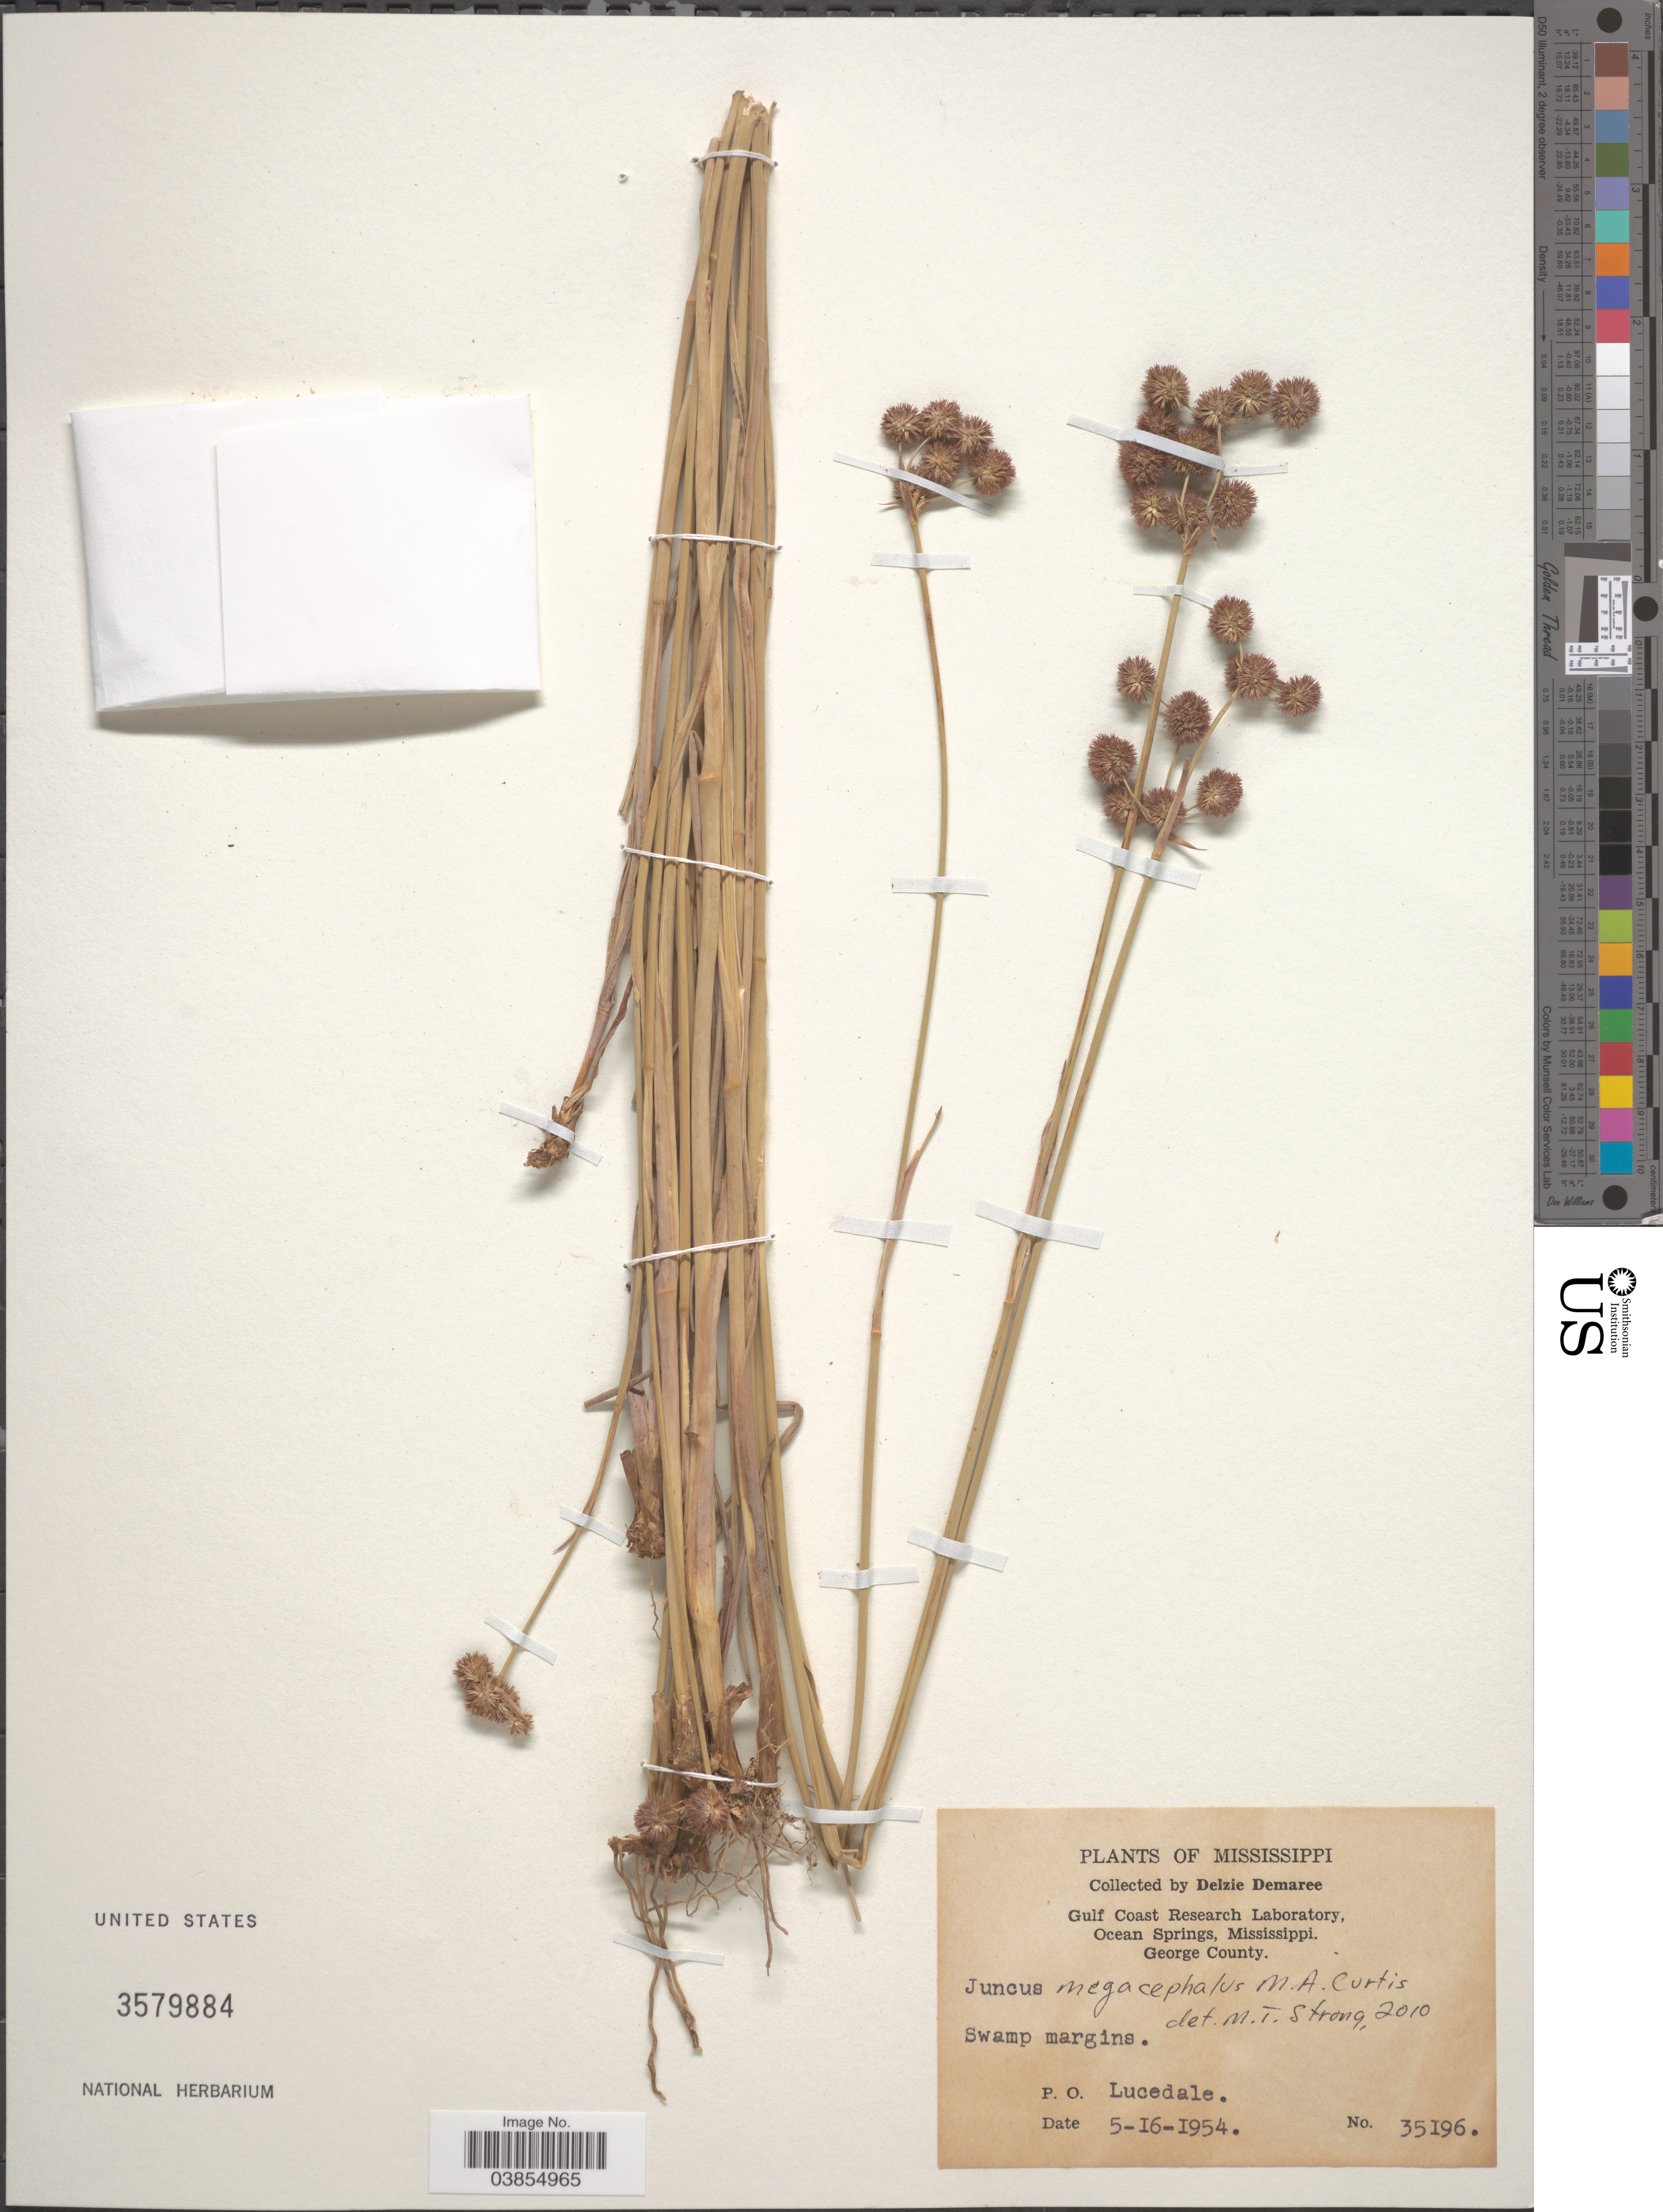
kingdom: Plantae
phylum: Tracheophyta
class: Liliopsida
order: Poales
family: Juncaceae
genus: Juncus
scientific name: Juncus megacephalus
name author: M.A. Curtis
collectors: D. Demaree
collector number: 35196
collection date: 1954-05-16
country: United States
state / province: Mississippi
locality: Ocean Springs, George County. Swamp margins. P. O. Lucedale.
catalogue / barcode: US 3579884